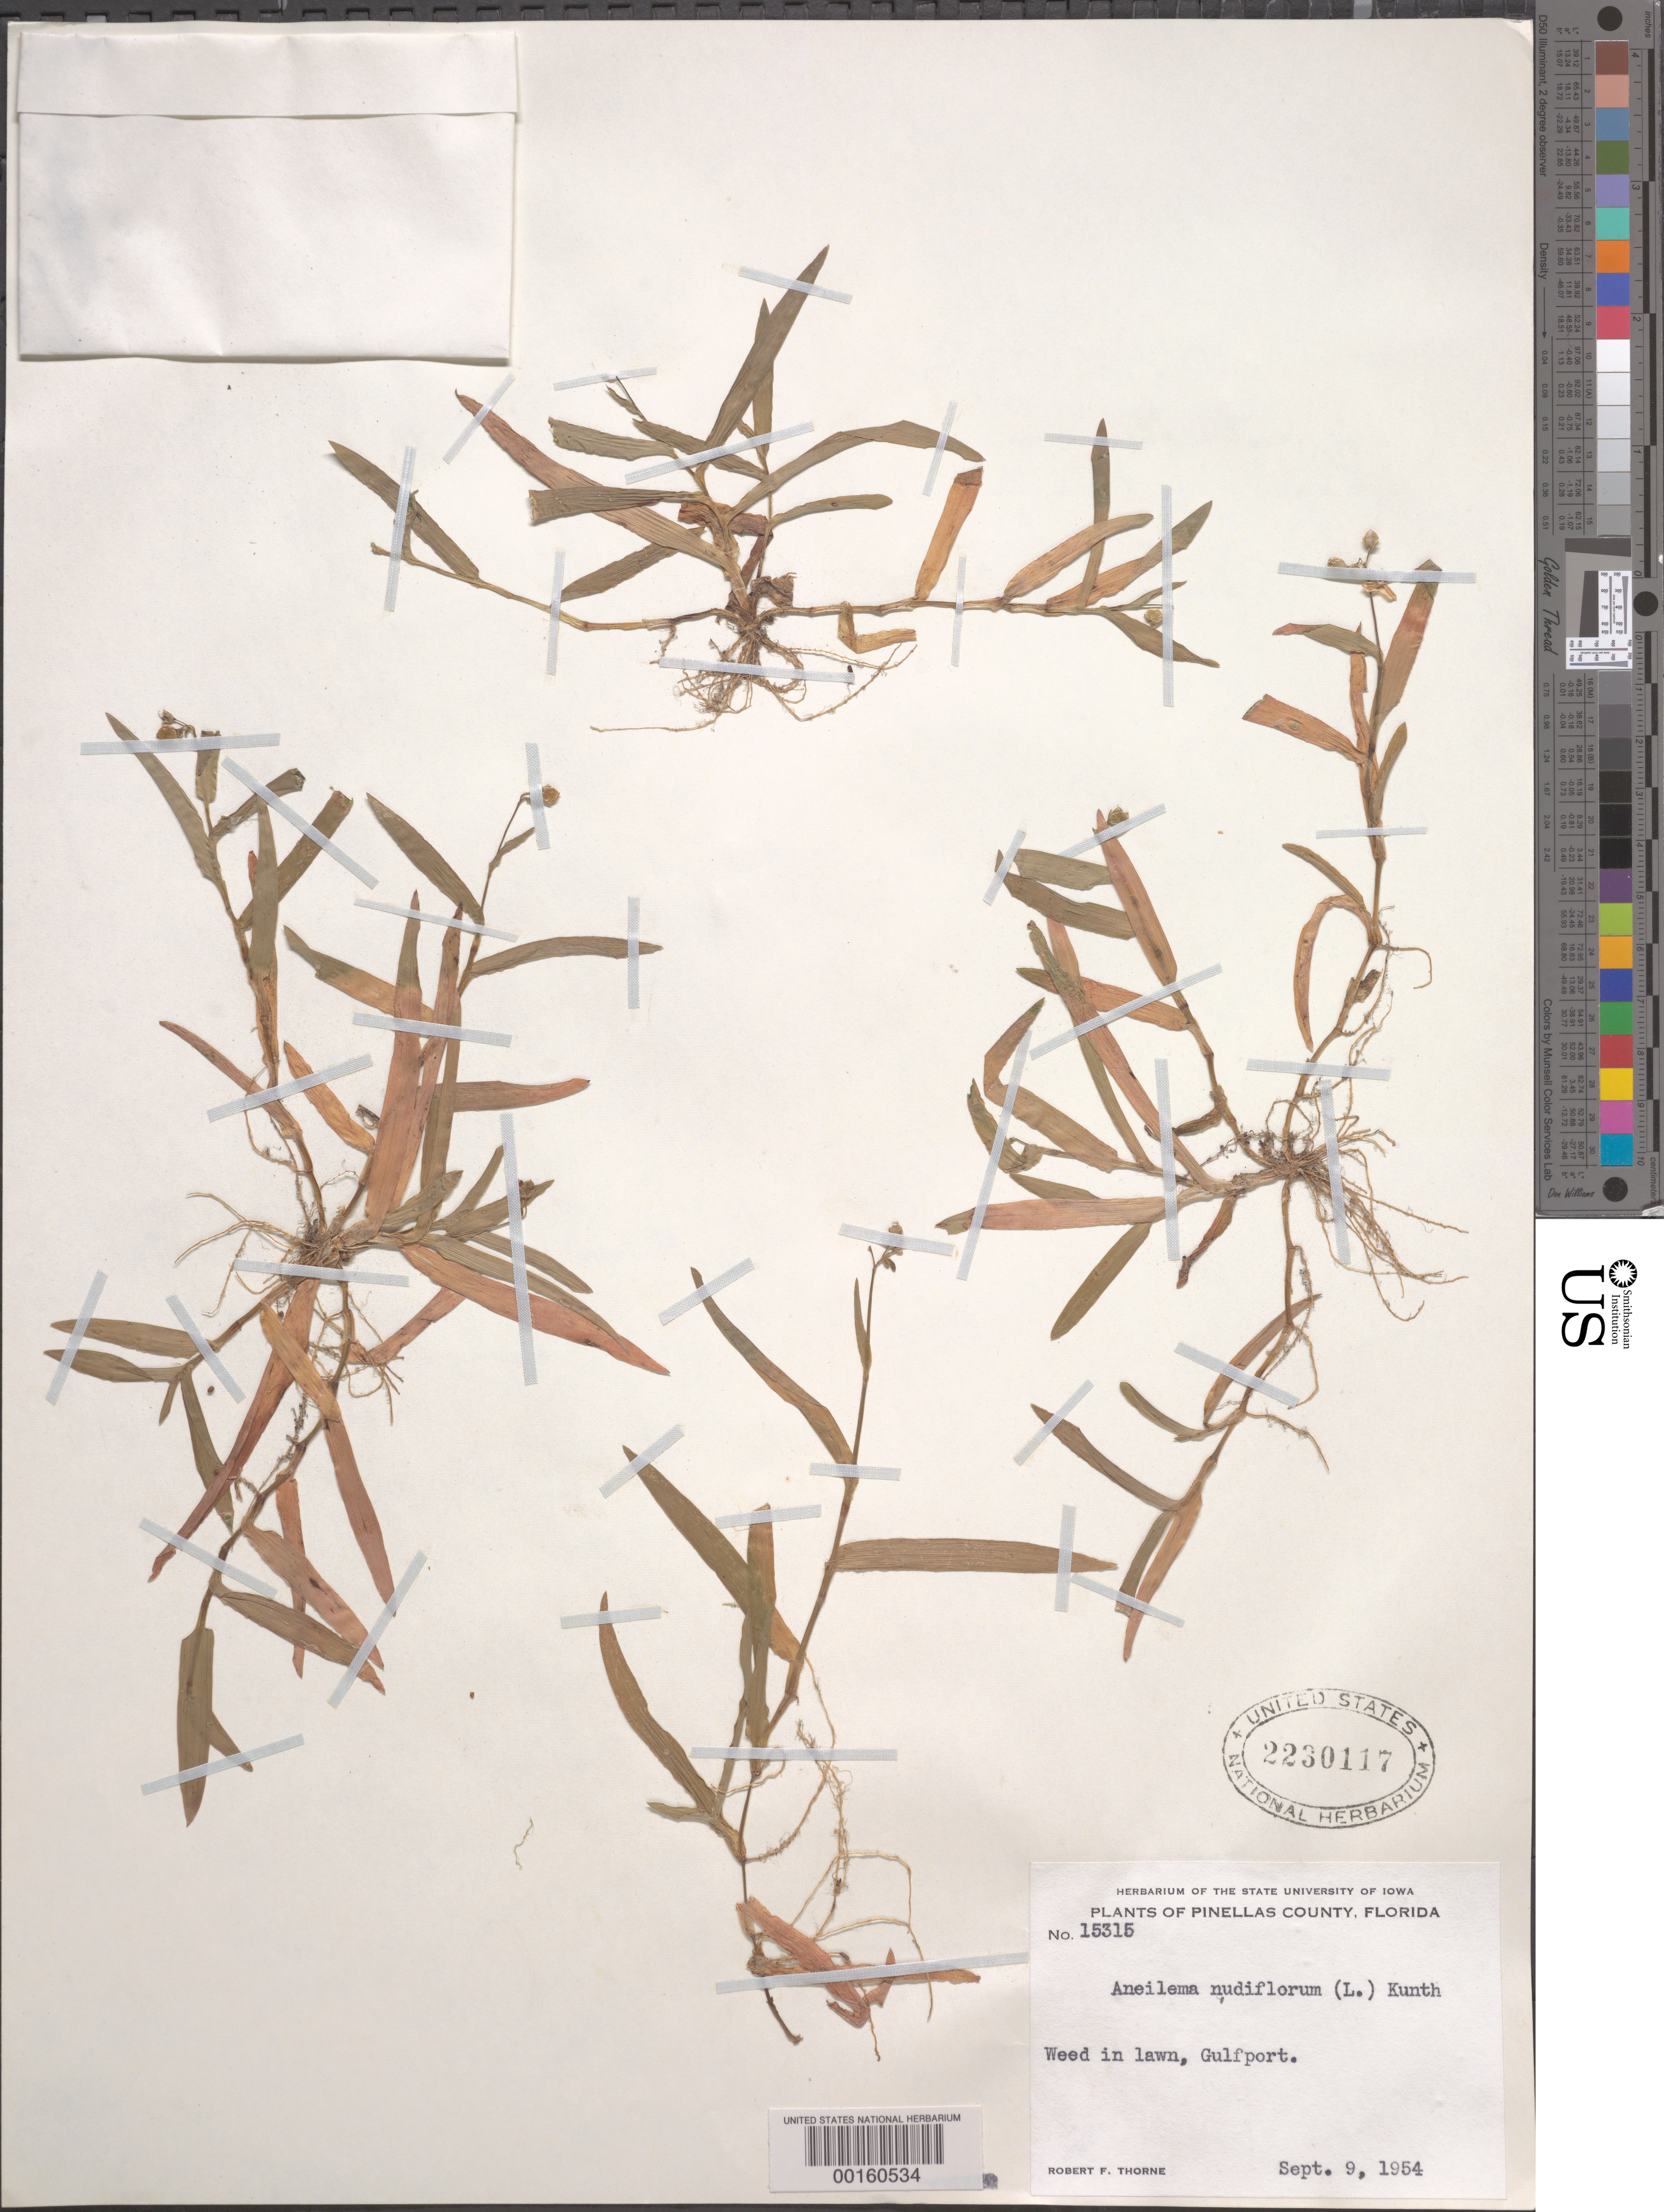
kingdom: Plantae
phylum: Tracheophyta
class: Liliopsida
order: Commelinales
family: Commelinaceae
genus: Murdannia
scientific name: Murdannia nudiflora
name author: (L.) Brenan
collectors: R. F. Thorne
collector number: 15315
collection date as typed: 09 Sep 1954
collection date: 1954-09-09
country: United States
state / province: Florida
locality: Pinellas; gulfport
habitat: Lawn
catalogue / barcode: US 2230117